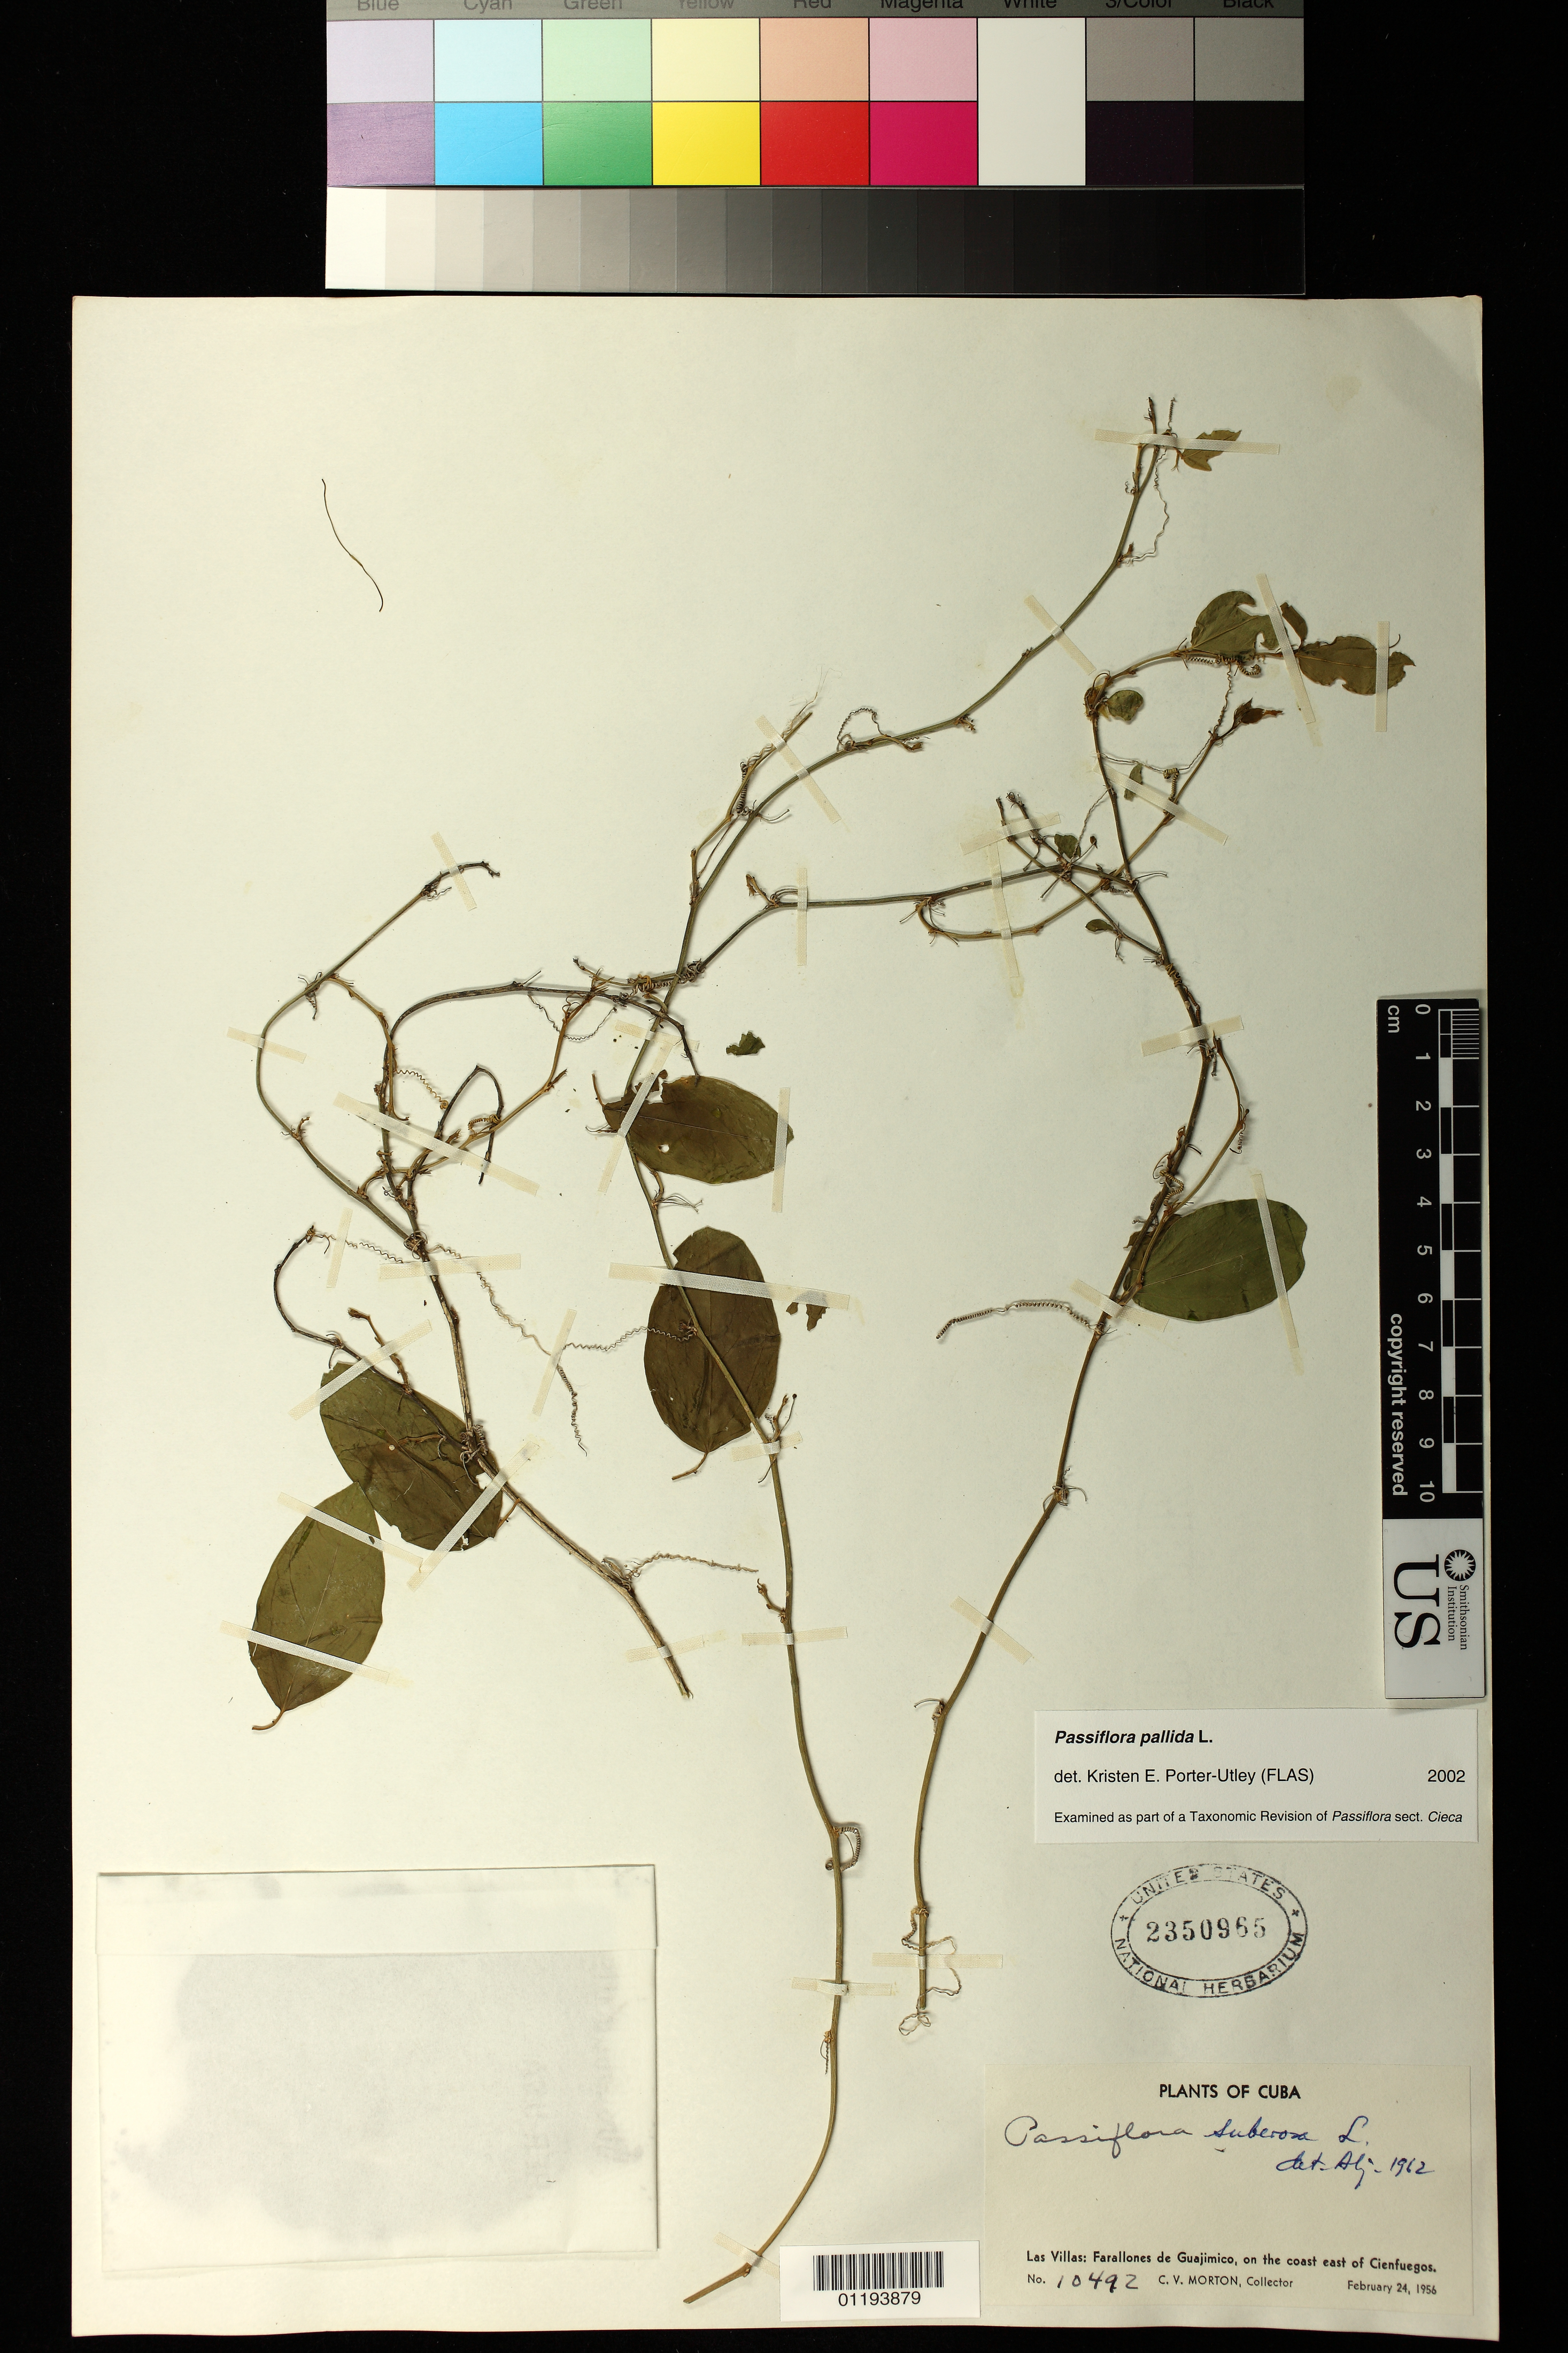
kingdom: Plantae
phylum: Tracheophyta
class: Magnoliopsida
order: Malpighiales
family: Passifloraceae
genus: Passiflora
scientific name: Passiflora pallida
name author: L.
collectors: C. V. Morton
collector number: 10492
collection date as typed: Feb 24 1956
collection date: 1956-02-24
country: Cuba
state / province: Cienfuegos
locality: Las Villas: Farallones de Guajimico, on the coast east of Cienfuegos.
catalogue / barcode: US 2350965